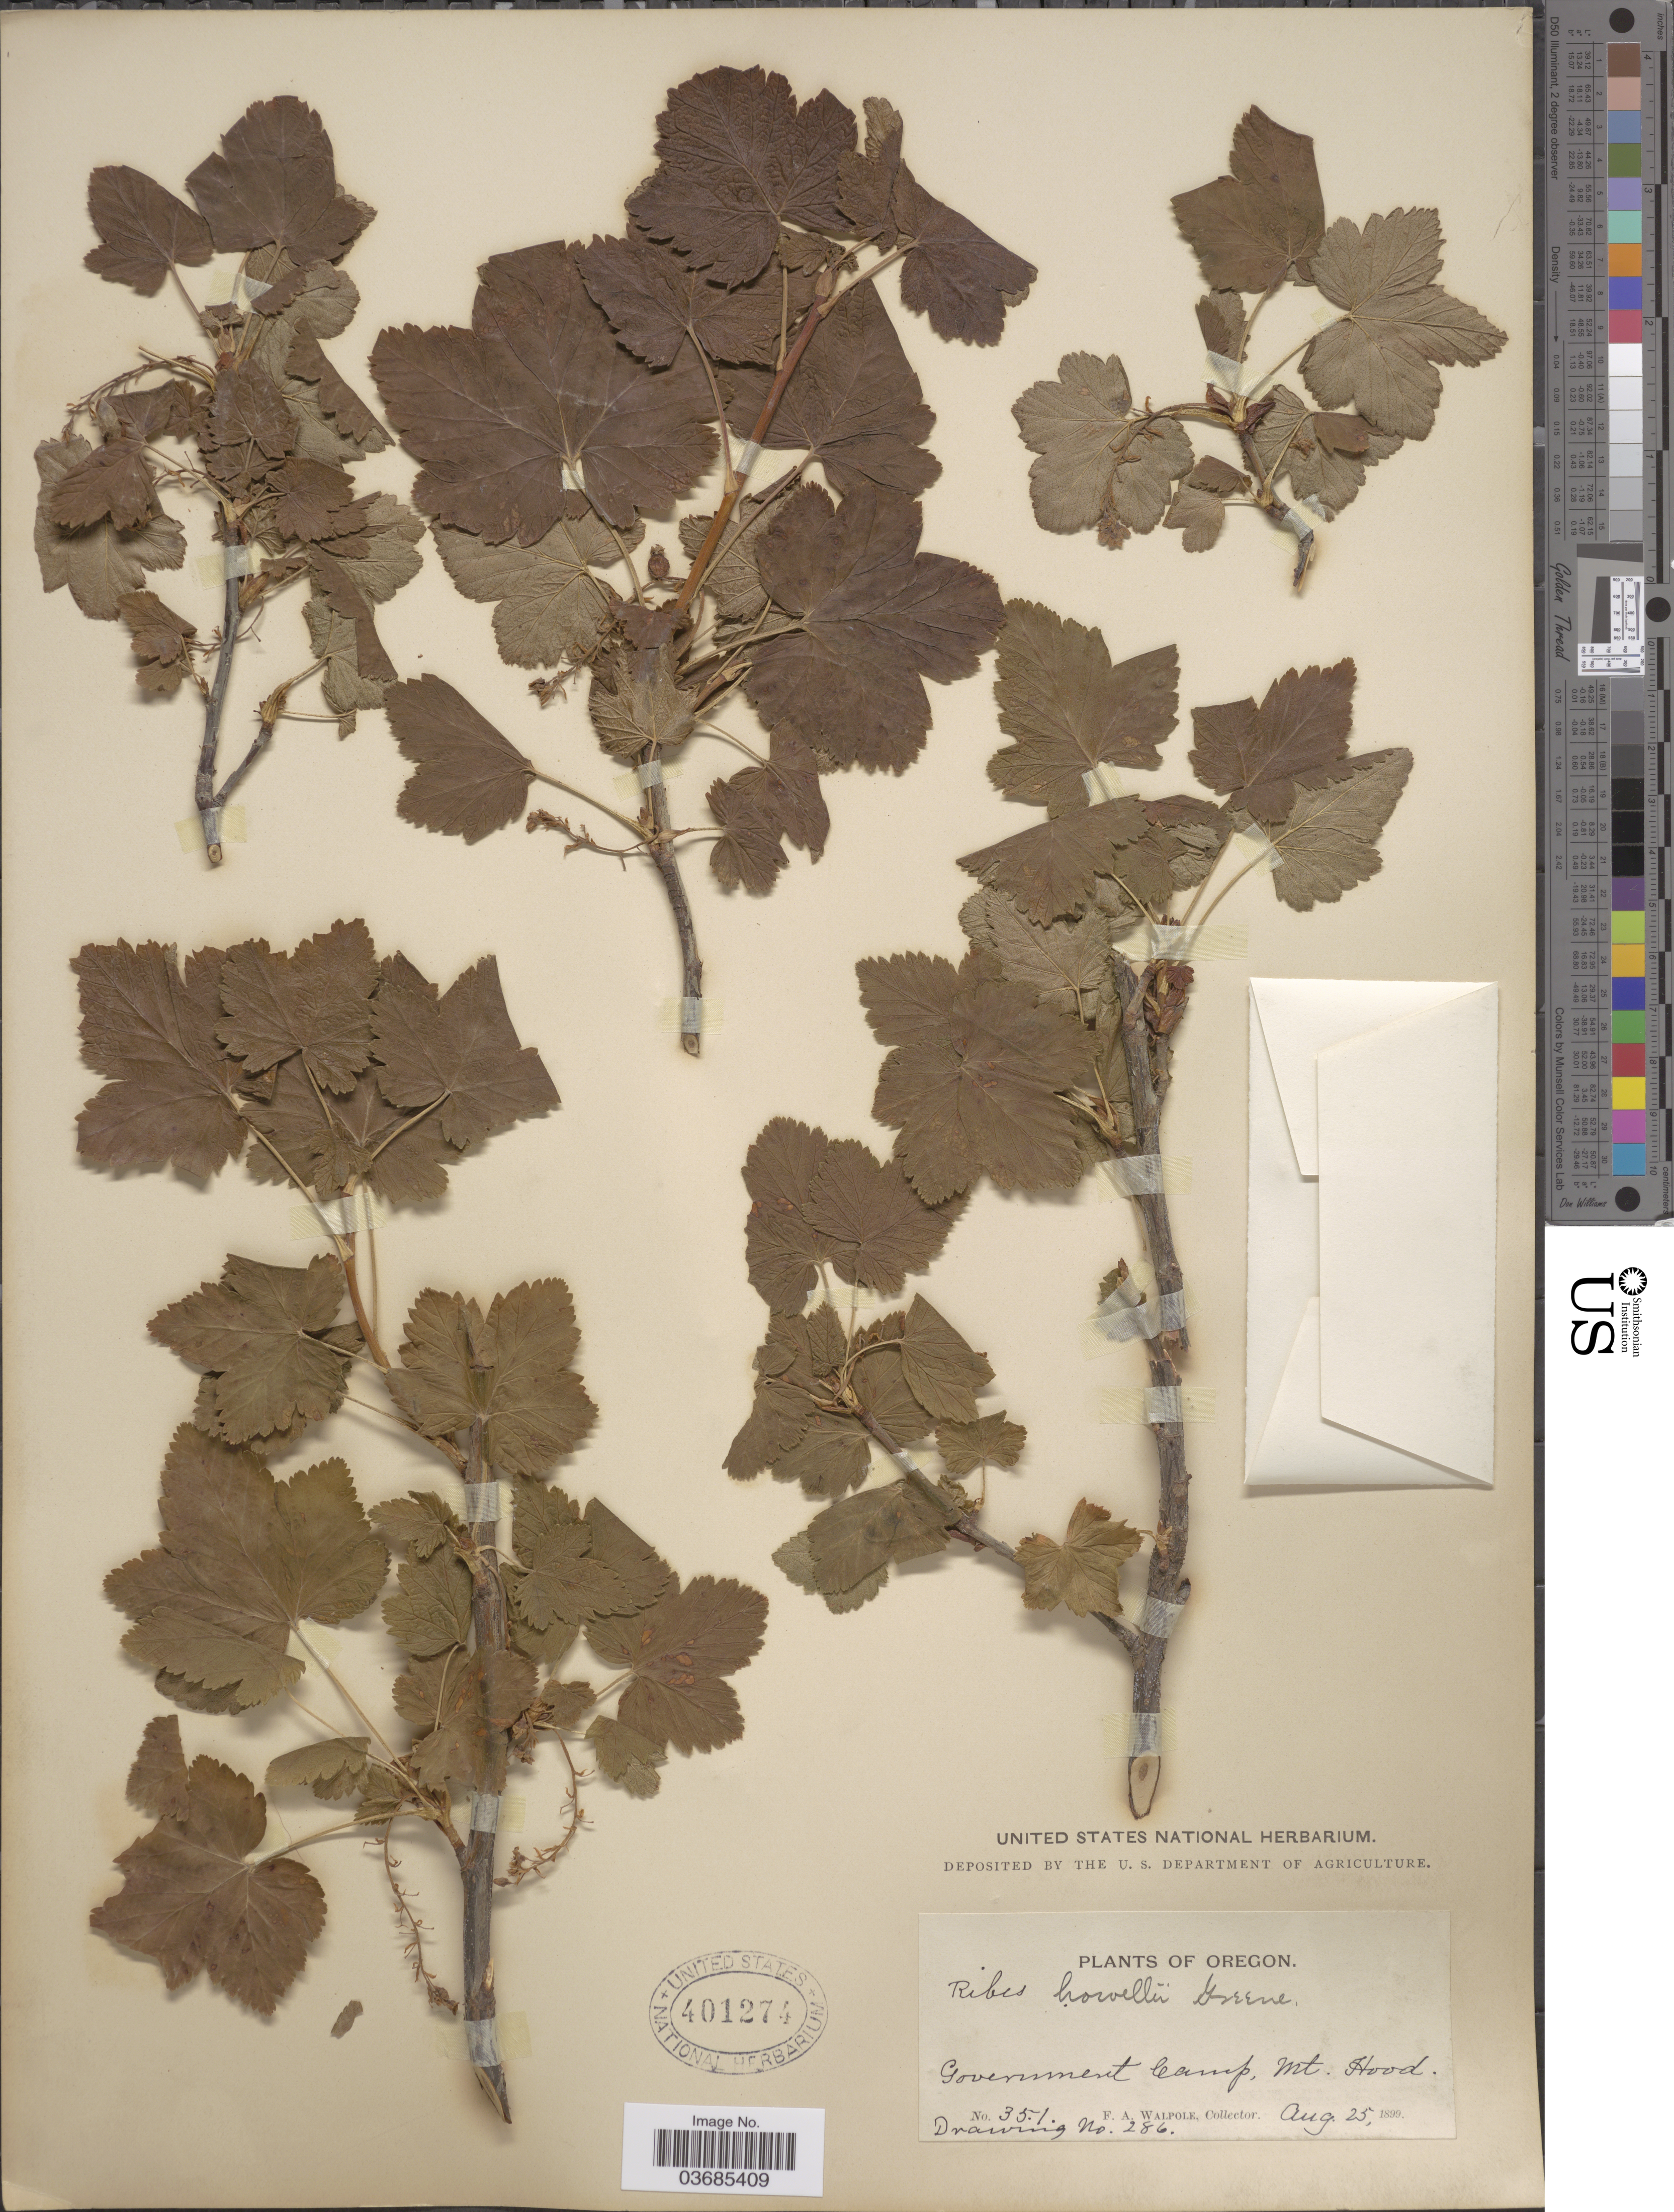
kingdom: Plantae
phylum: Tracheophyta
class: Magnoliopsida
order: Saxifragales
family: Grossulariaceae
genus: Ribes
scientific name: Ribes acerifolium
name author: Howell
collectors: F. Walpole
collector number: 351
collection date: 1899-08-25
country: United States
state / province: Oregon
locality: Government Camp, Mt. Hood.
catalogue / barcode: US 401274